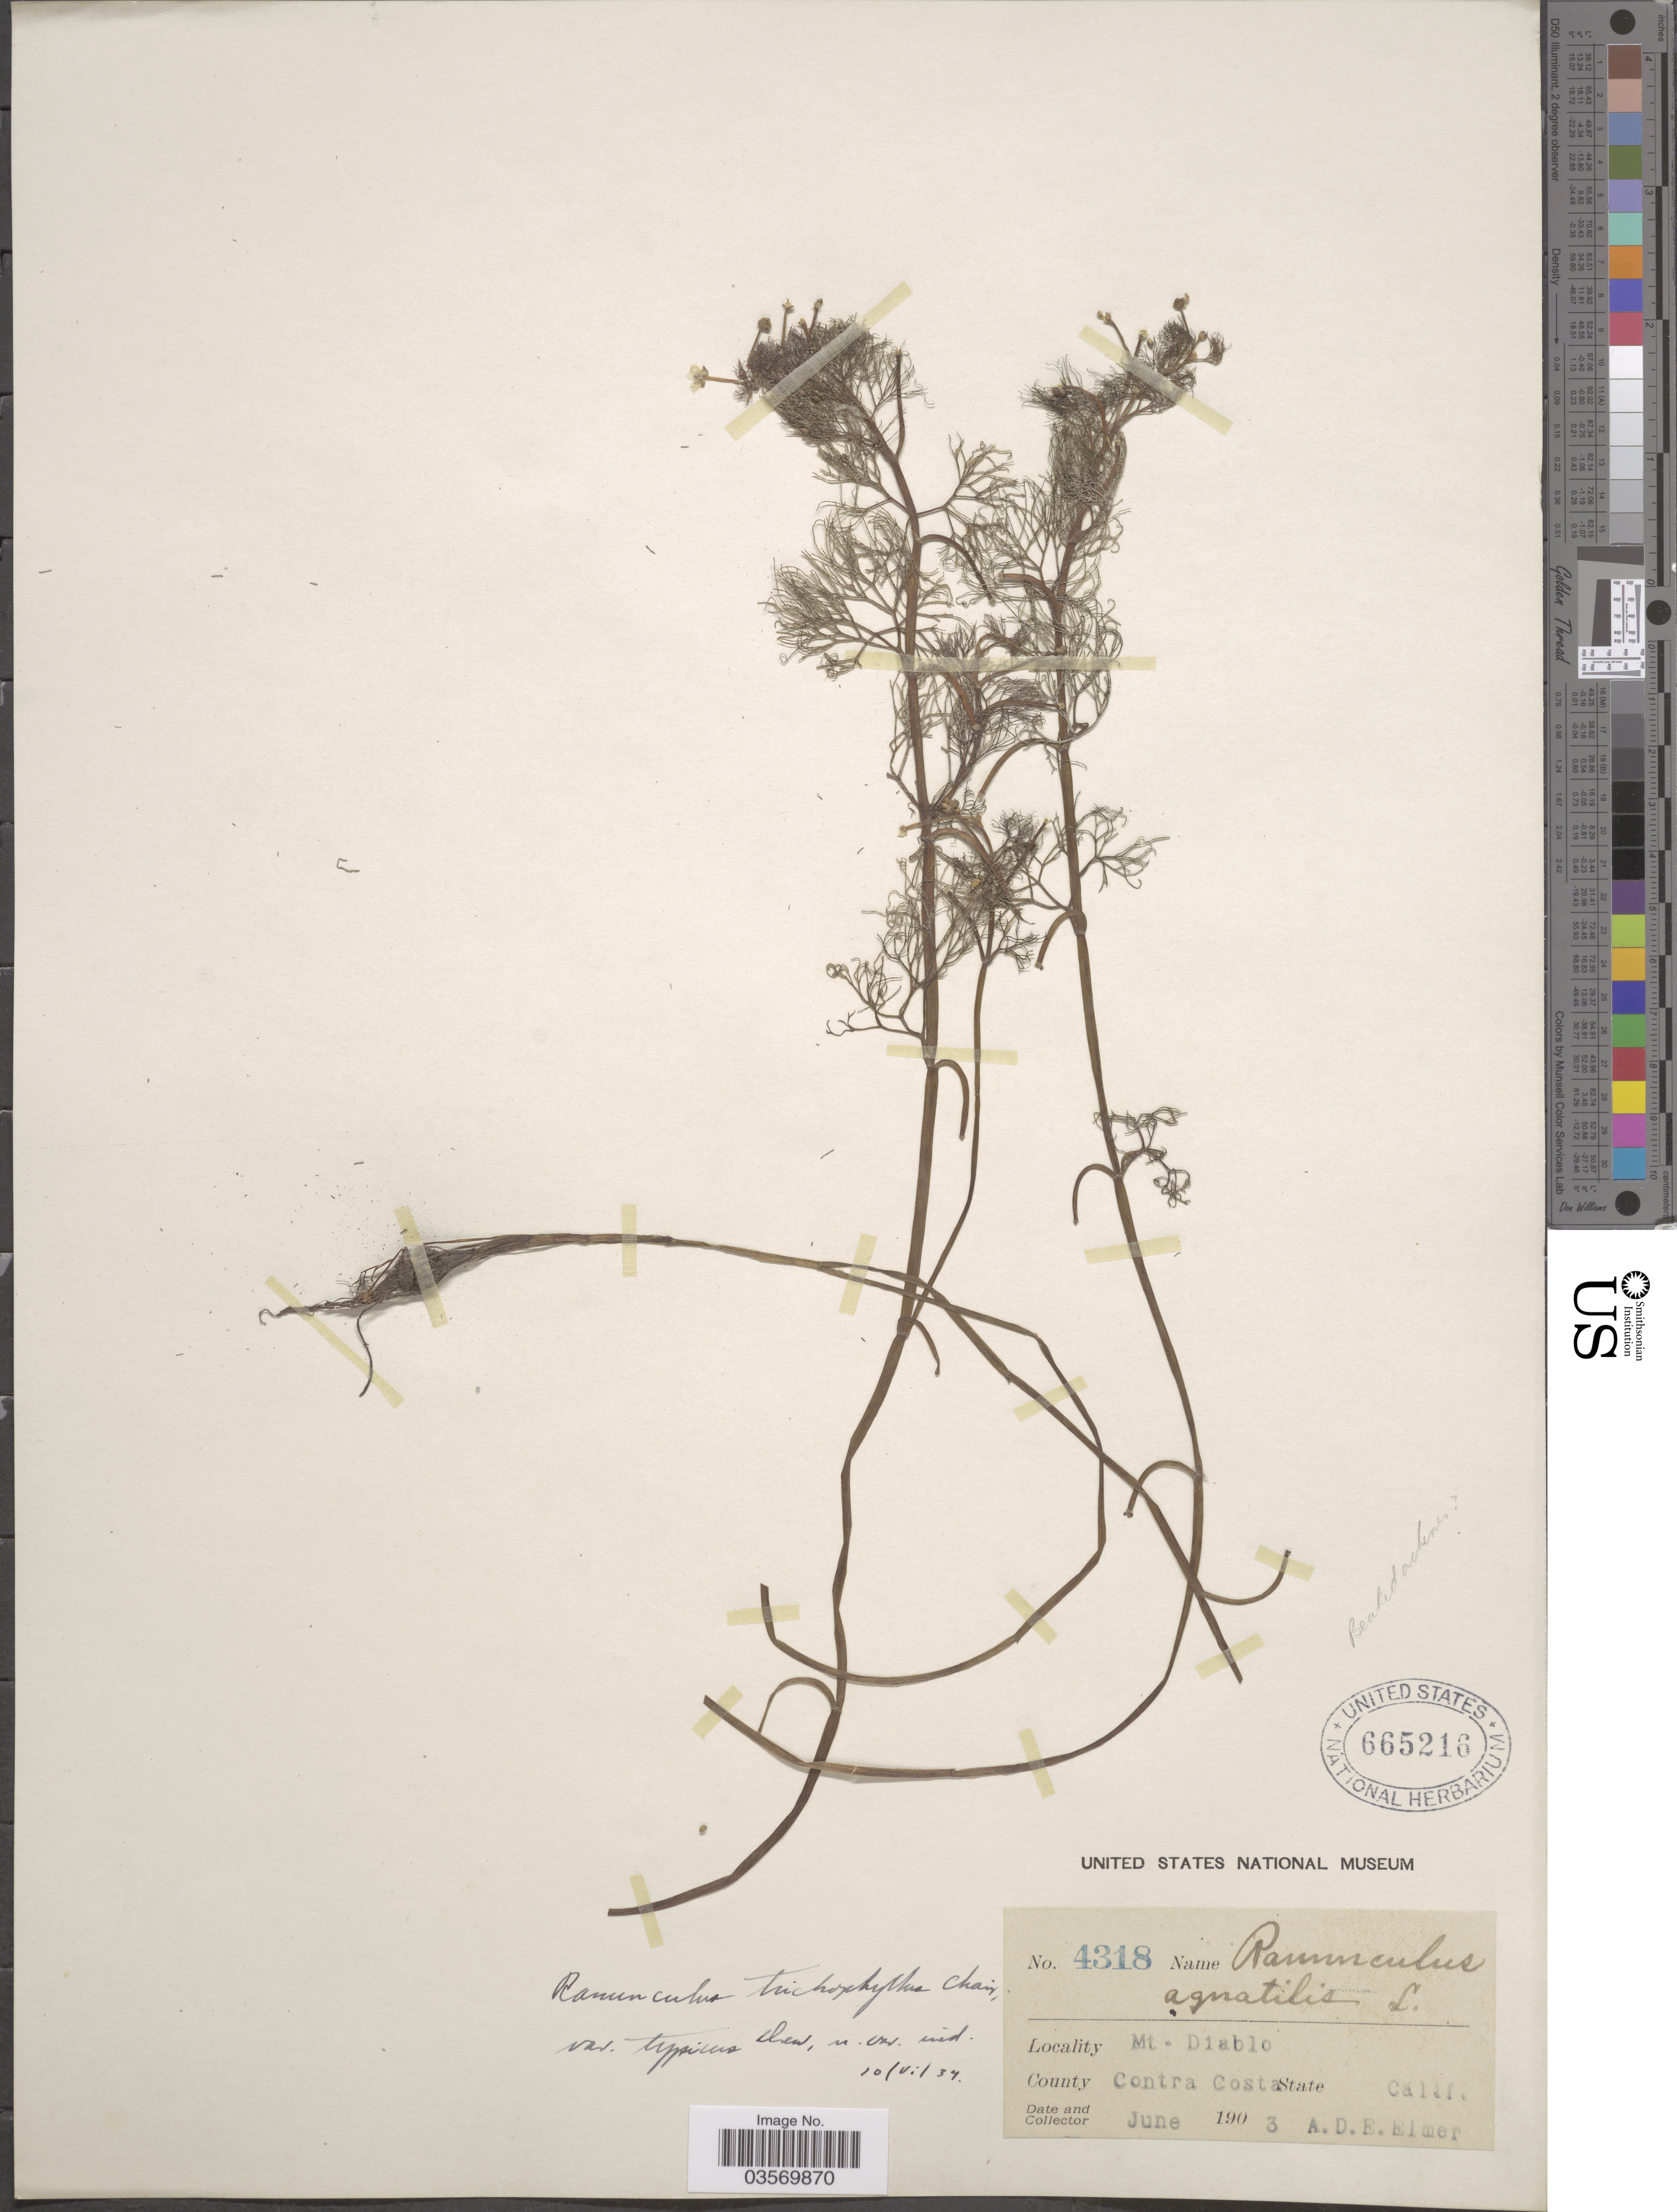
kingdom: Plantae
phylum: Tracheophyta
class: Magnoliopsida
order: Ranunculales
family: Ranunculaceae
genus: Ranunculus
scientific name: Ranunculus trichophyllus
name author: Chaix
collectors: A. D. E. Elmer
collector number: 4318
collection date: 1903-06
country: United States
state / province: California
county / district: Contra Costa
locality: Mt. Diablo. County Contra Costa.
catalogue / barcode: US 665216